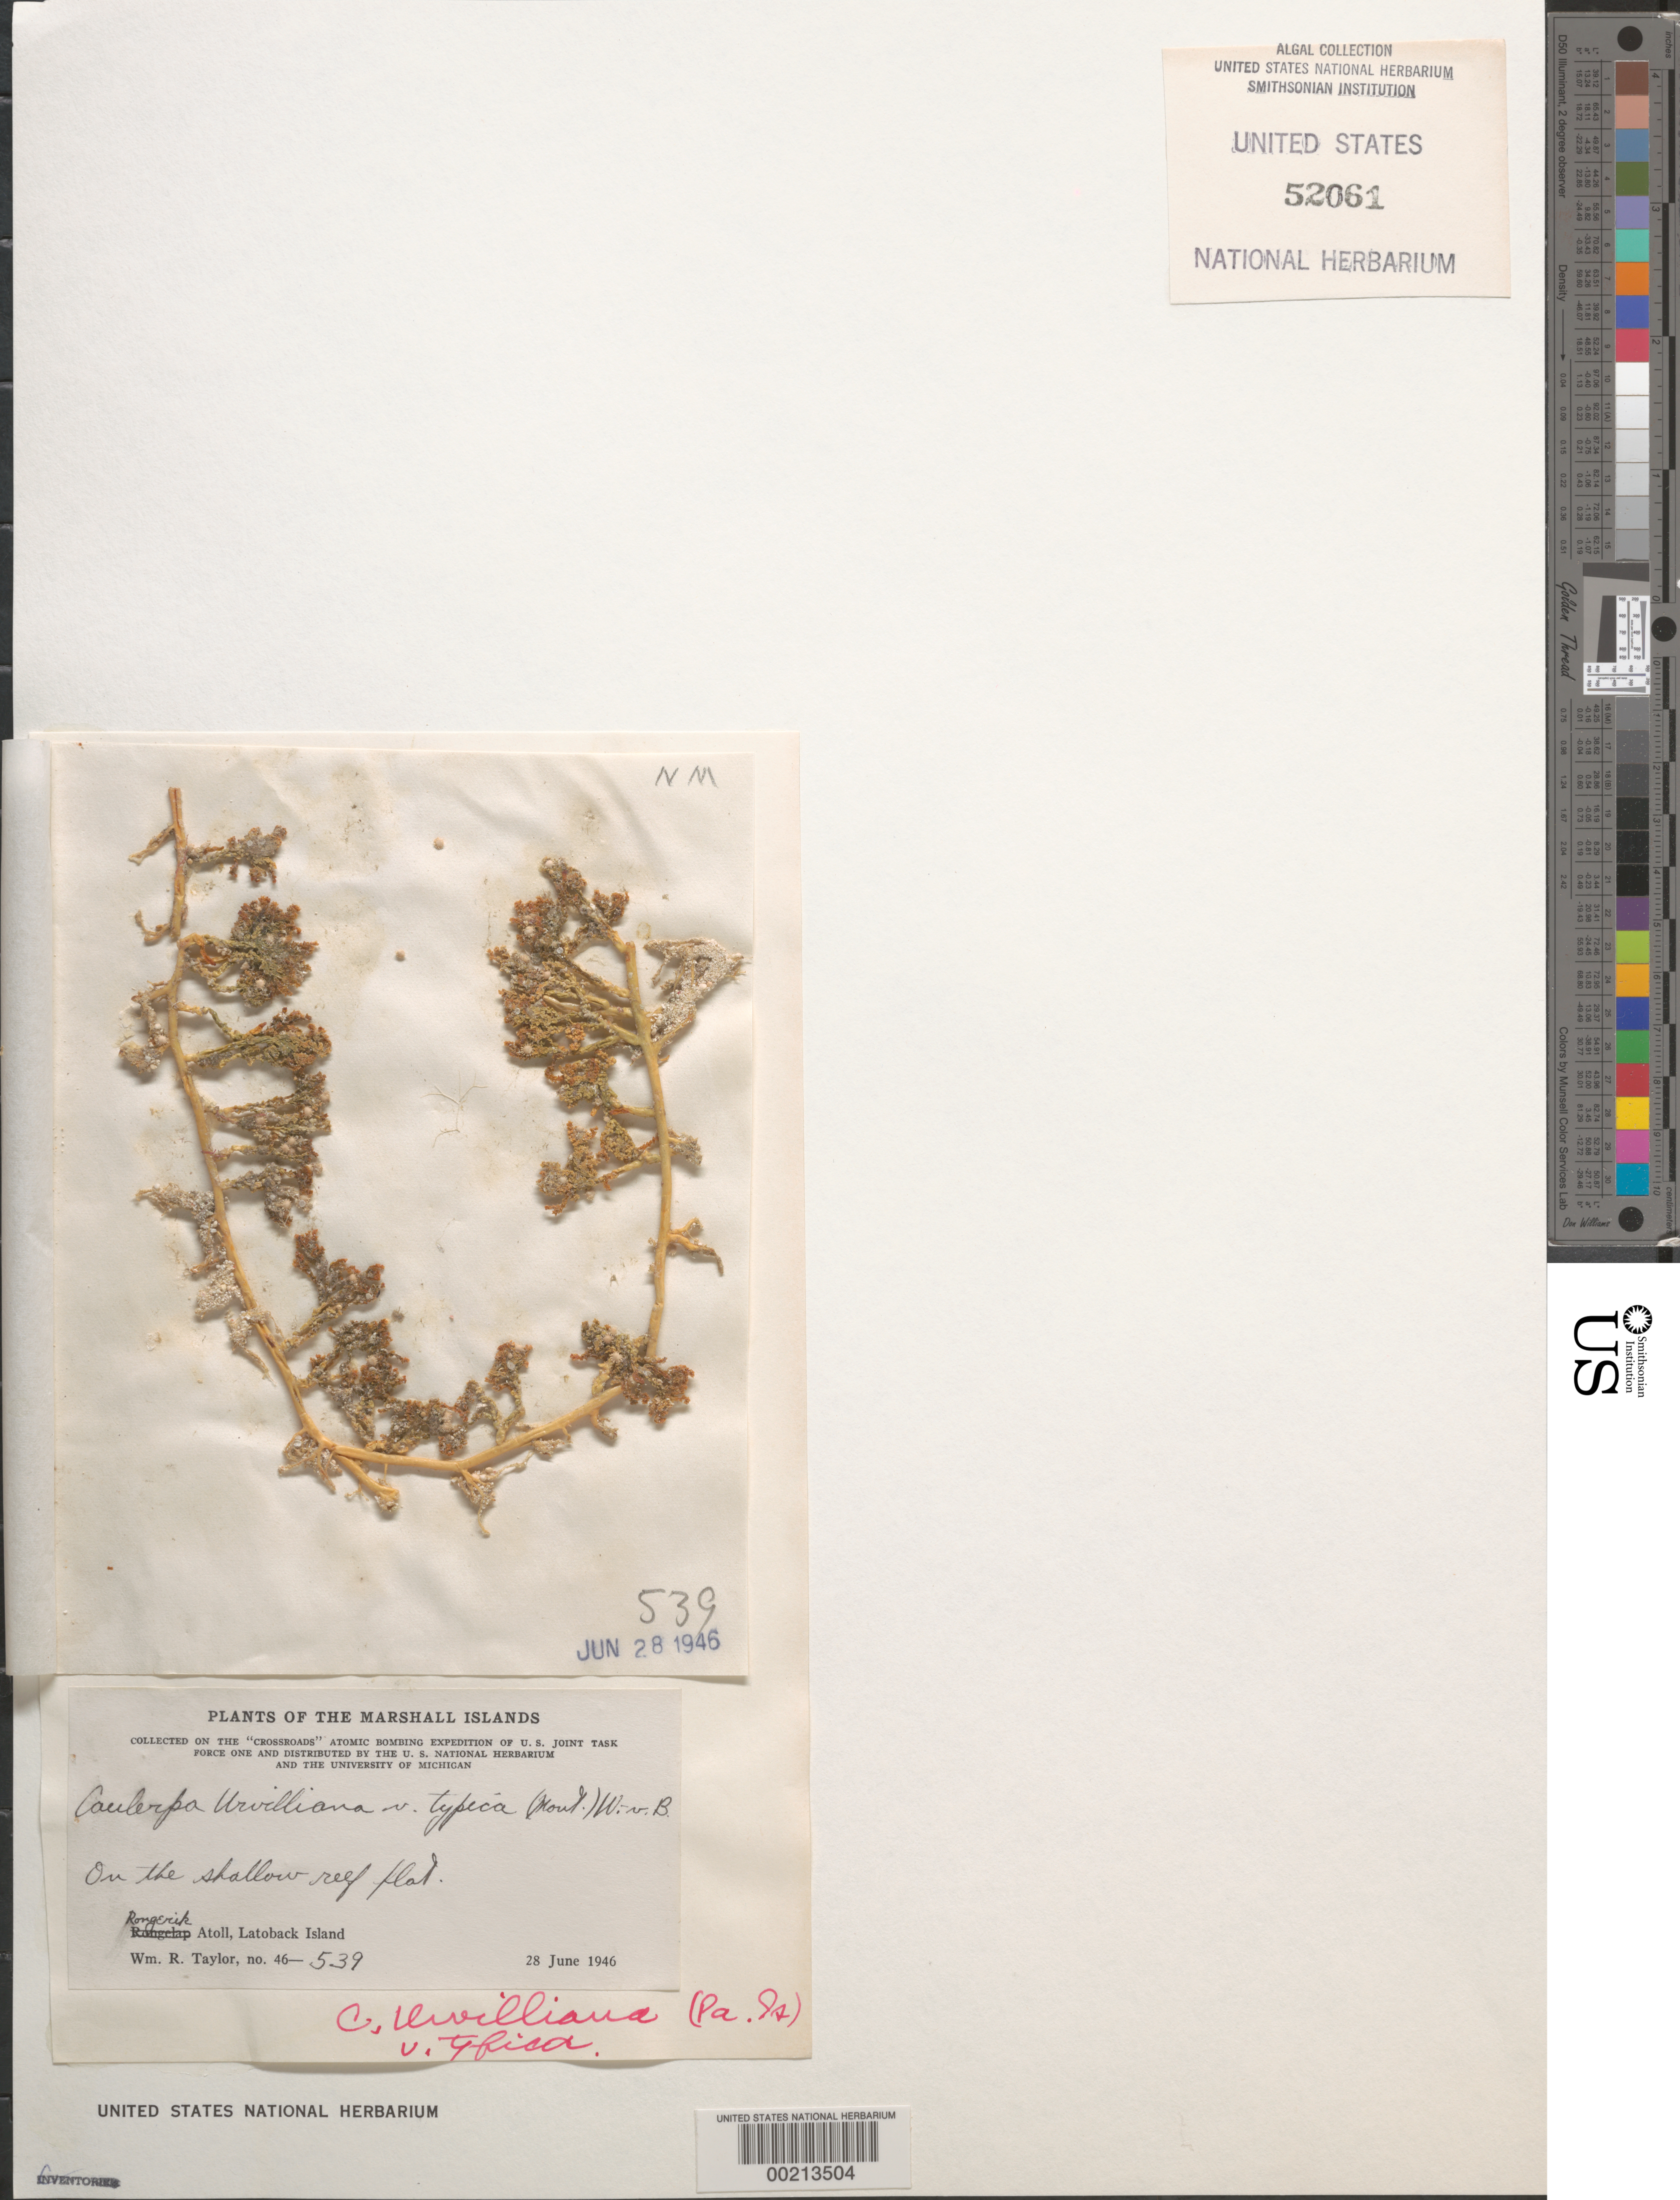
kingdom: Plantae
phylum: Chlorophyta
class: Ulvophyceae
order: Bryopsidales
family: Caulerpaceae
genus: Caulerpa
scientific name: Caulerpa urvilleana var. typica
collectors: W. R. Taylor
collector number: WRT 46-539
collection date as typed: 28 Jun 1946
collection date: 1946-06-28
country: Marshall Islands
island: Rongrik [Rongerik] Atoll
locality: Latoback Islet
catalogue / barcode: US 52061